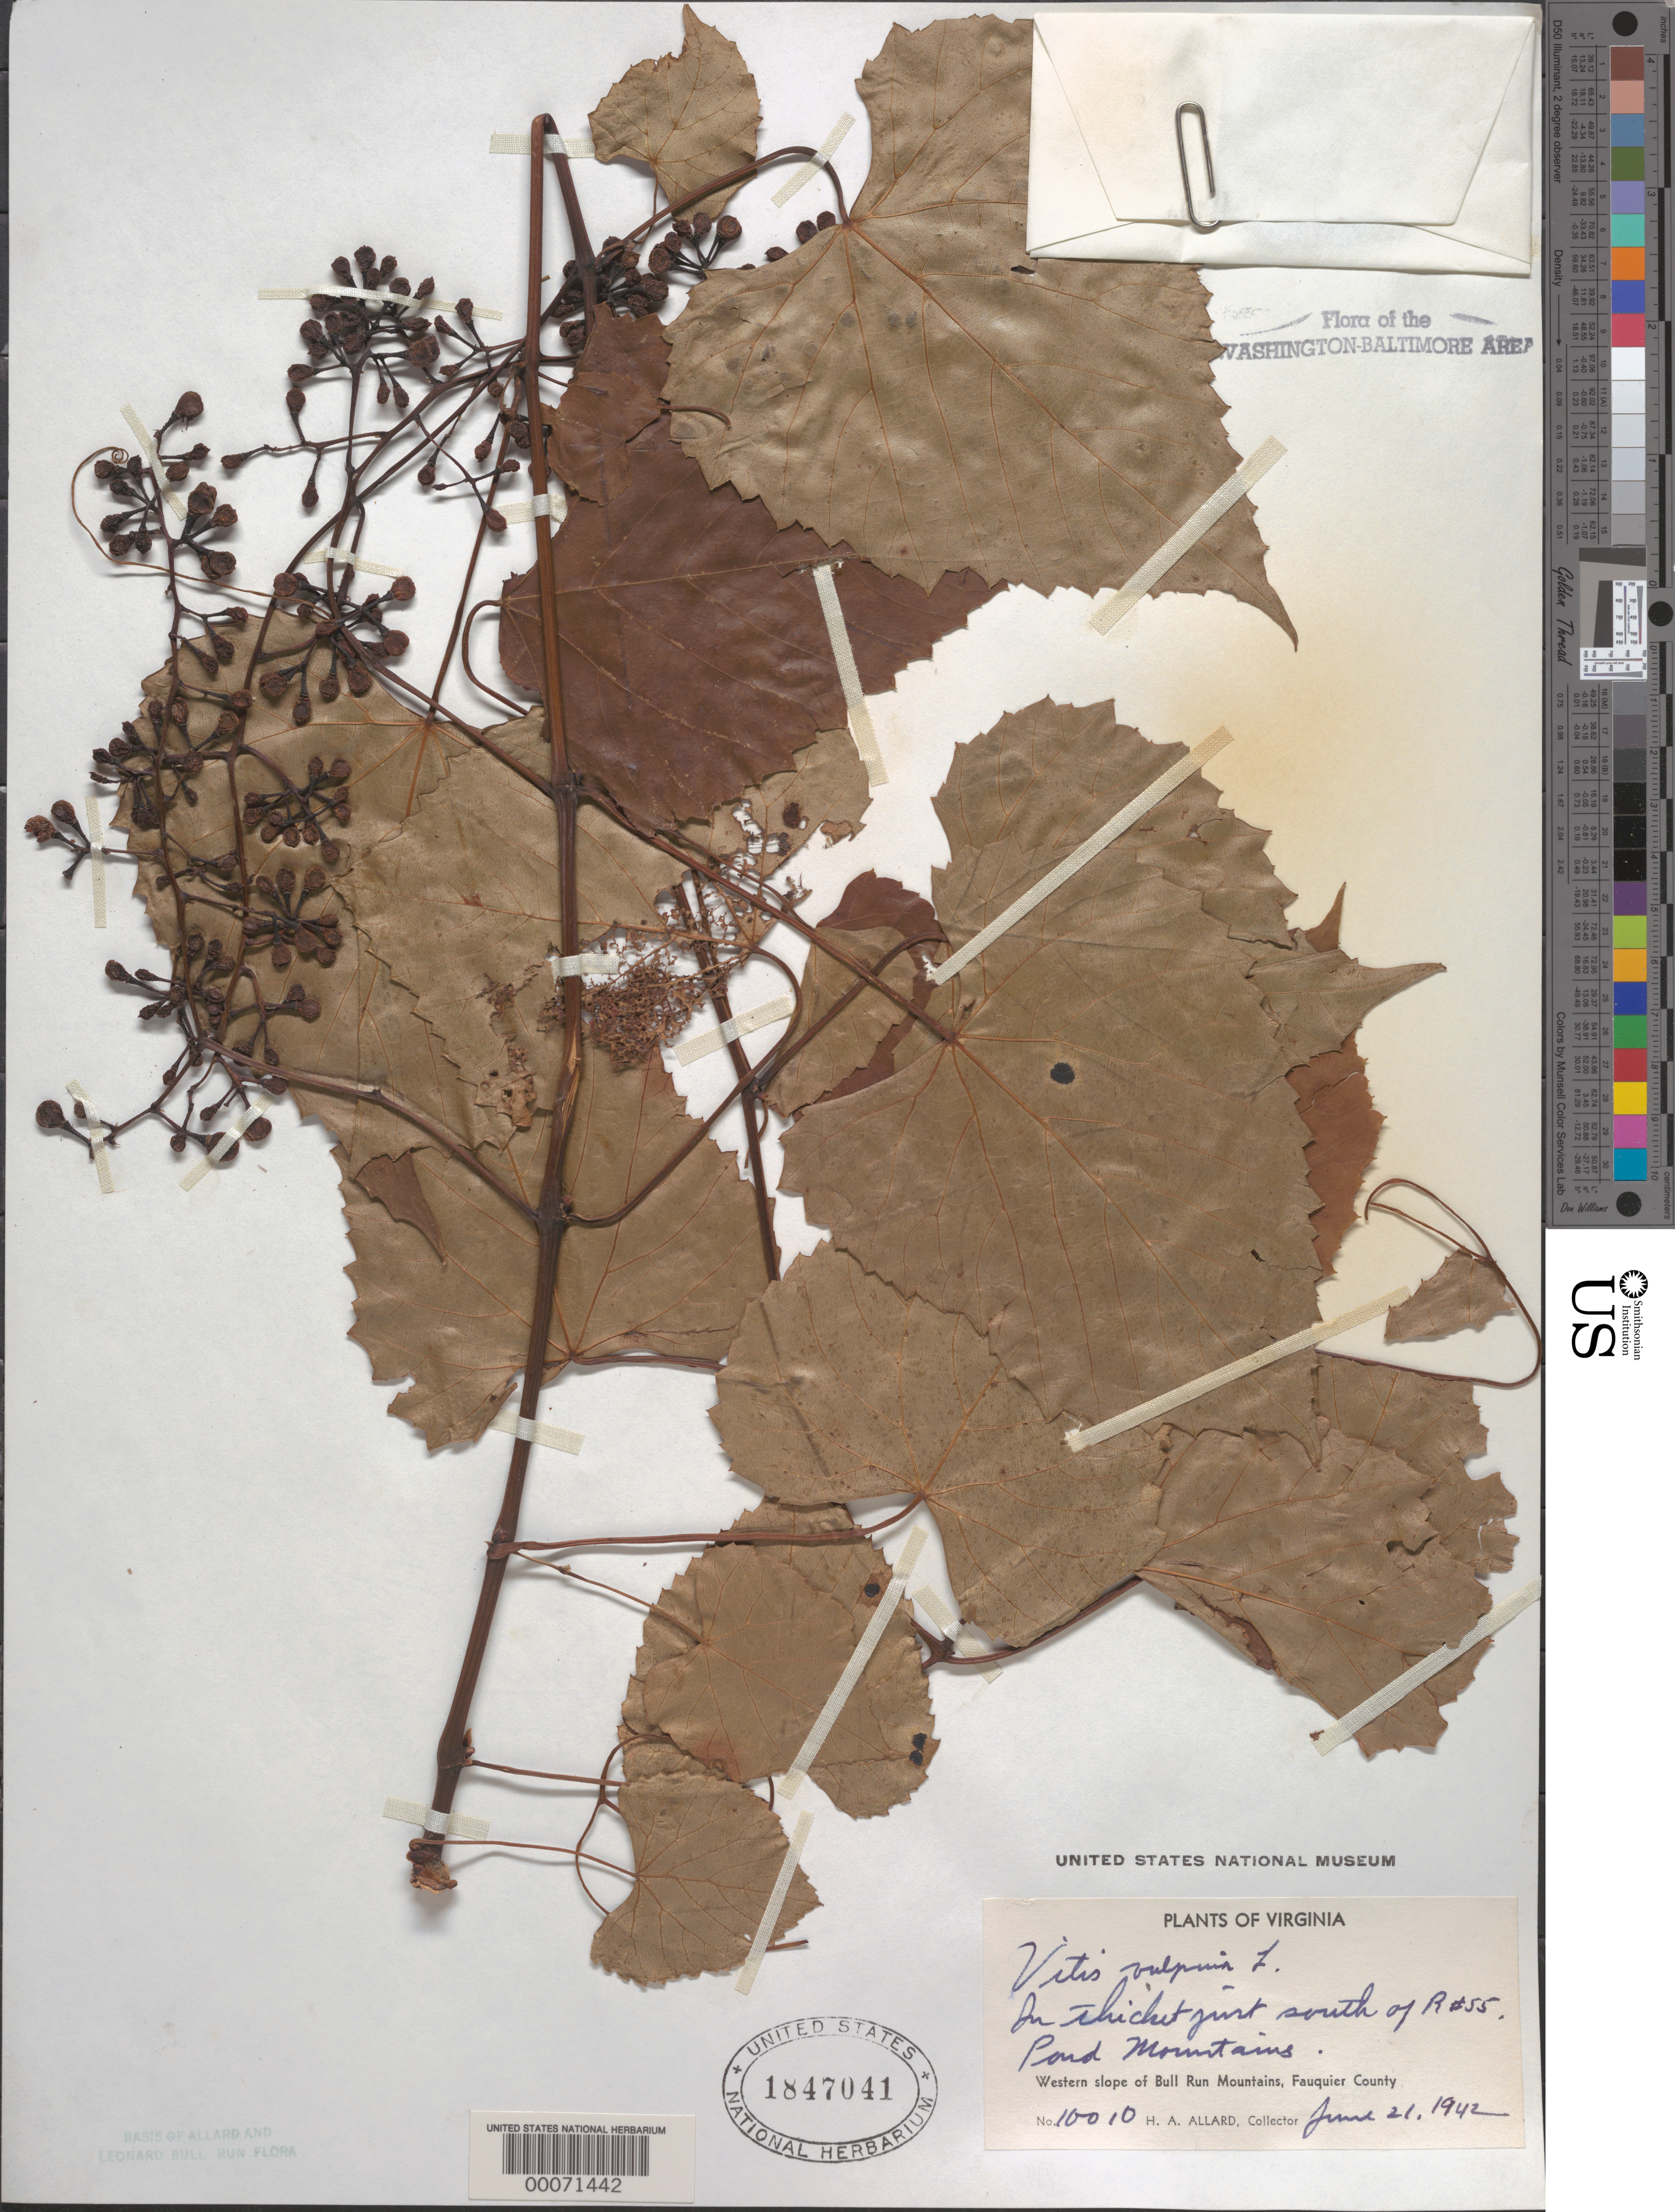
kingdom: Plantae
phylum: Tracheophyta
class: Magnoliopsida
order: Vitales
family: Vitaceae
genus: Vitis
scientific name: Vitis vulpina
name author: L.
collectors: H. A. Allard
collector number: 10010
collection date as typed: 21 Jun 1942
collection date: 1942-06-21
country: United States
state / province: Virginia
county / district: Fauquier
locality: South of Route 55, Pond Mountains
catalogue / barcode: US 1847041